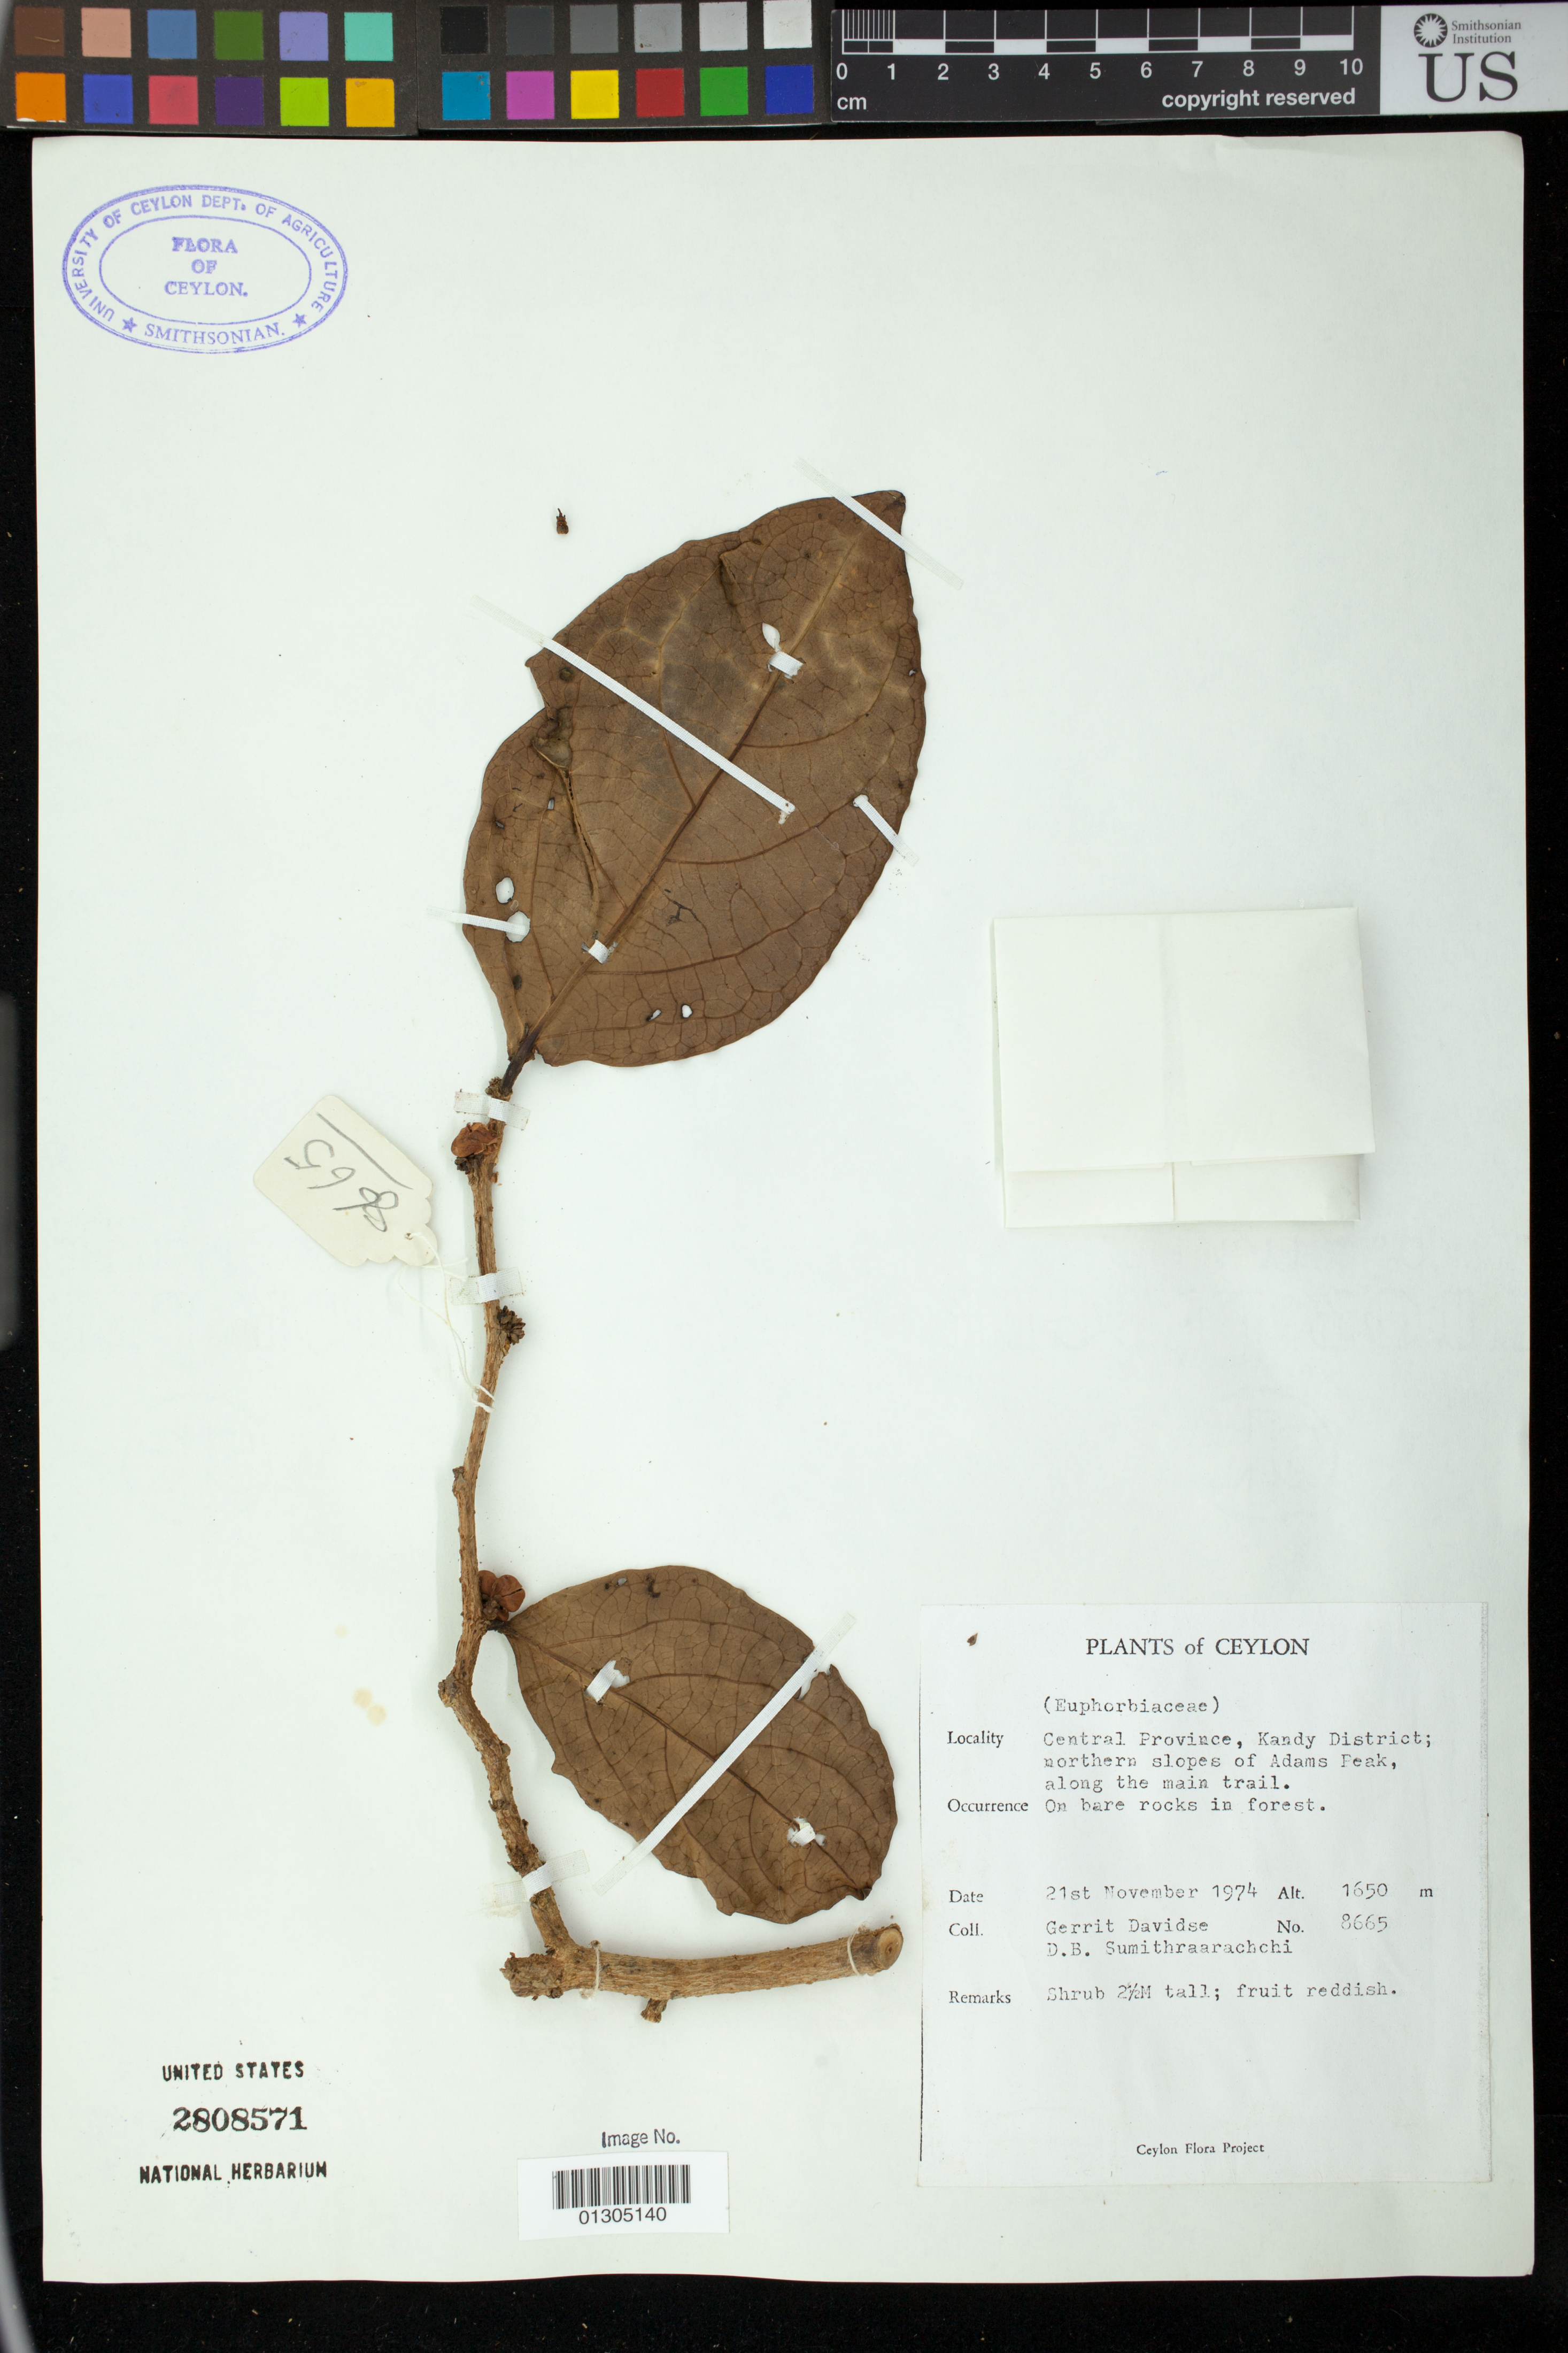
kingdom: Plantae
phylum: Tracheophyta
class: Magnoliopsida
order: Malpighiales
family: Euphorbiaceae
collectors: G. Davidse & D. B. Sumithraarachchi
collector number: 8665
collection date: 1974-11-21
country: Sri Lanka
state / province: Central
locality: Kandy District; northern slopes of Adams Peak, along the main trail.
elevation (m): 1650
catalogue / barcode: US 2808571